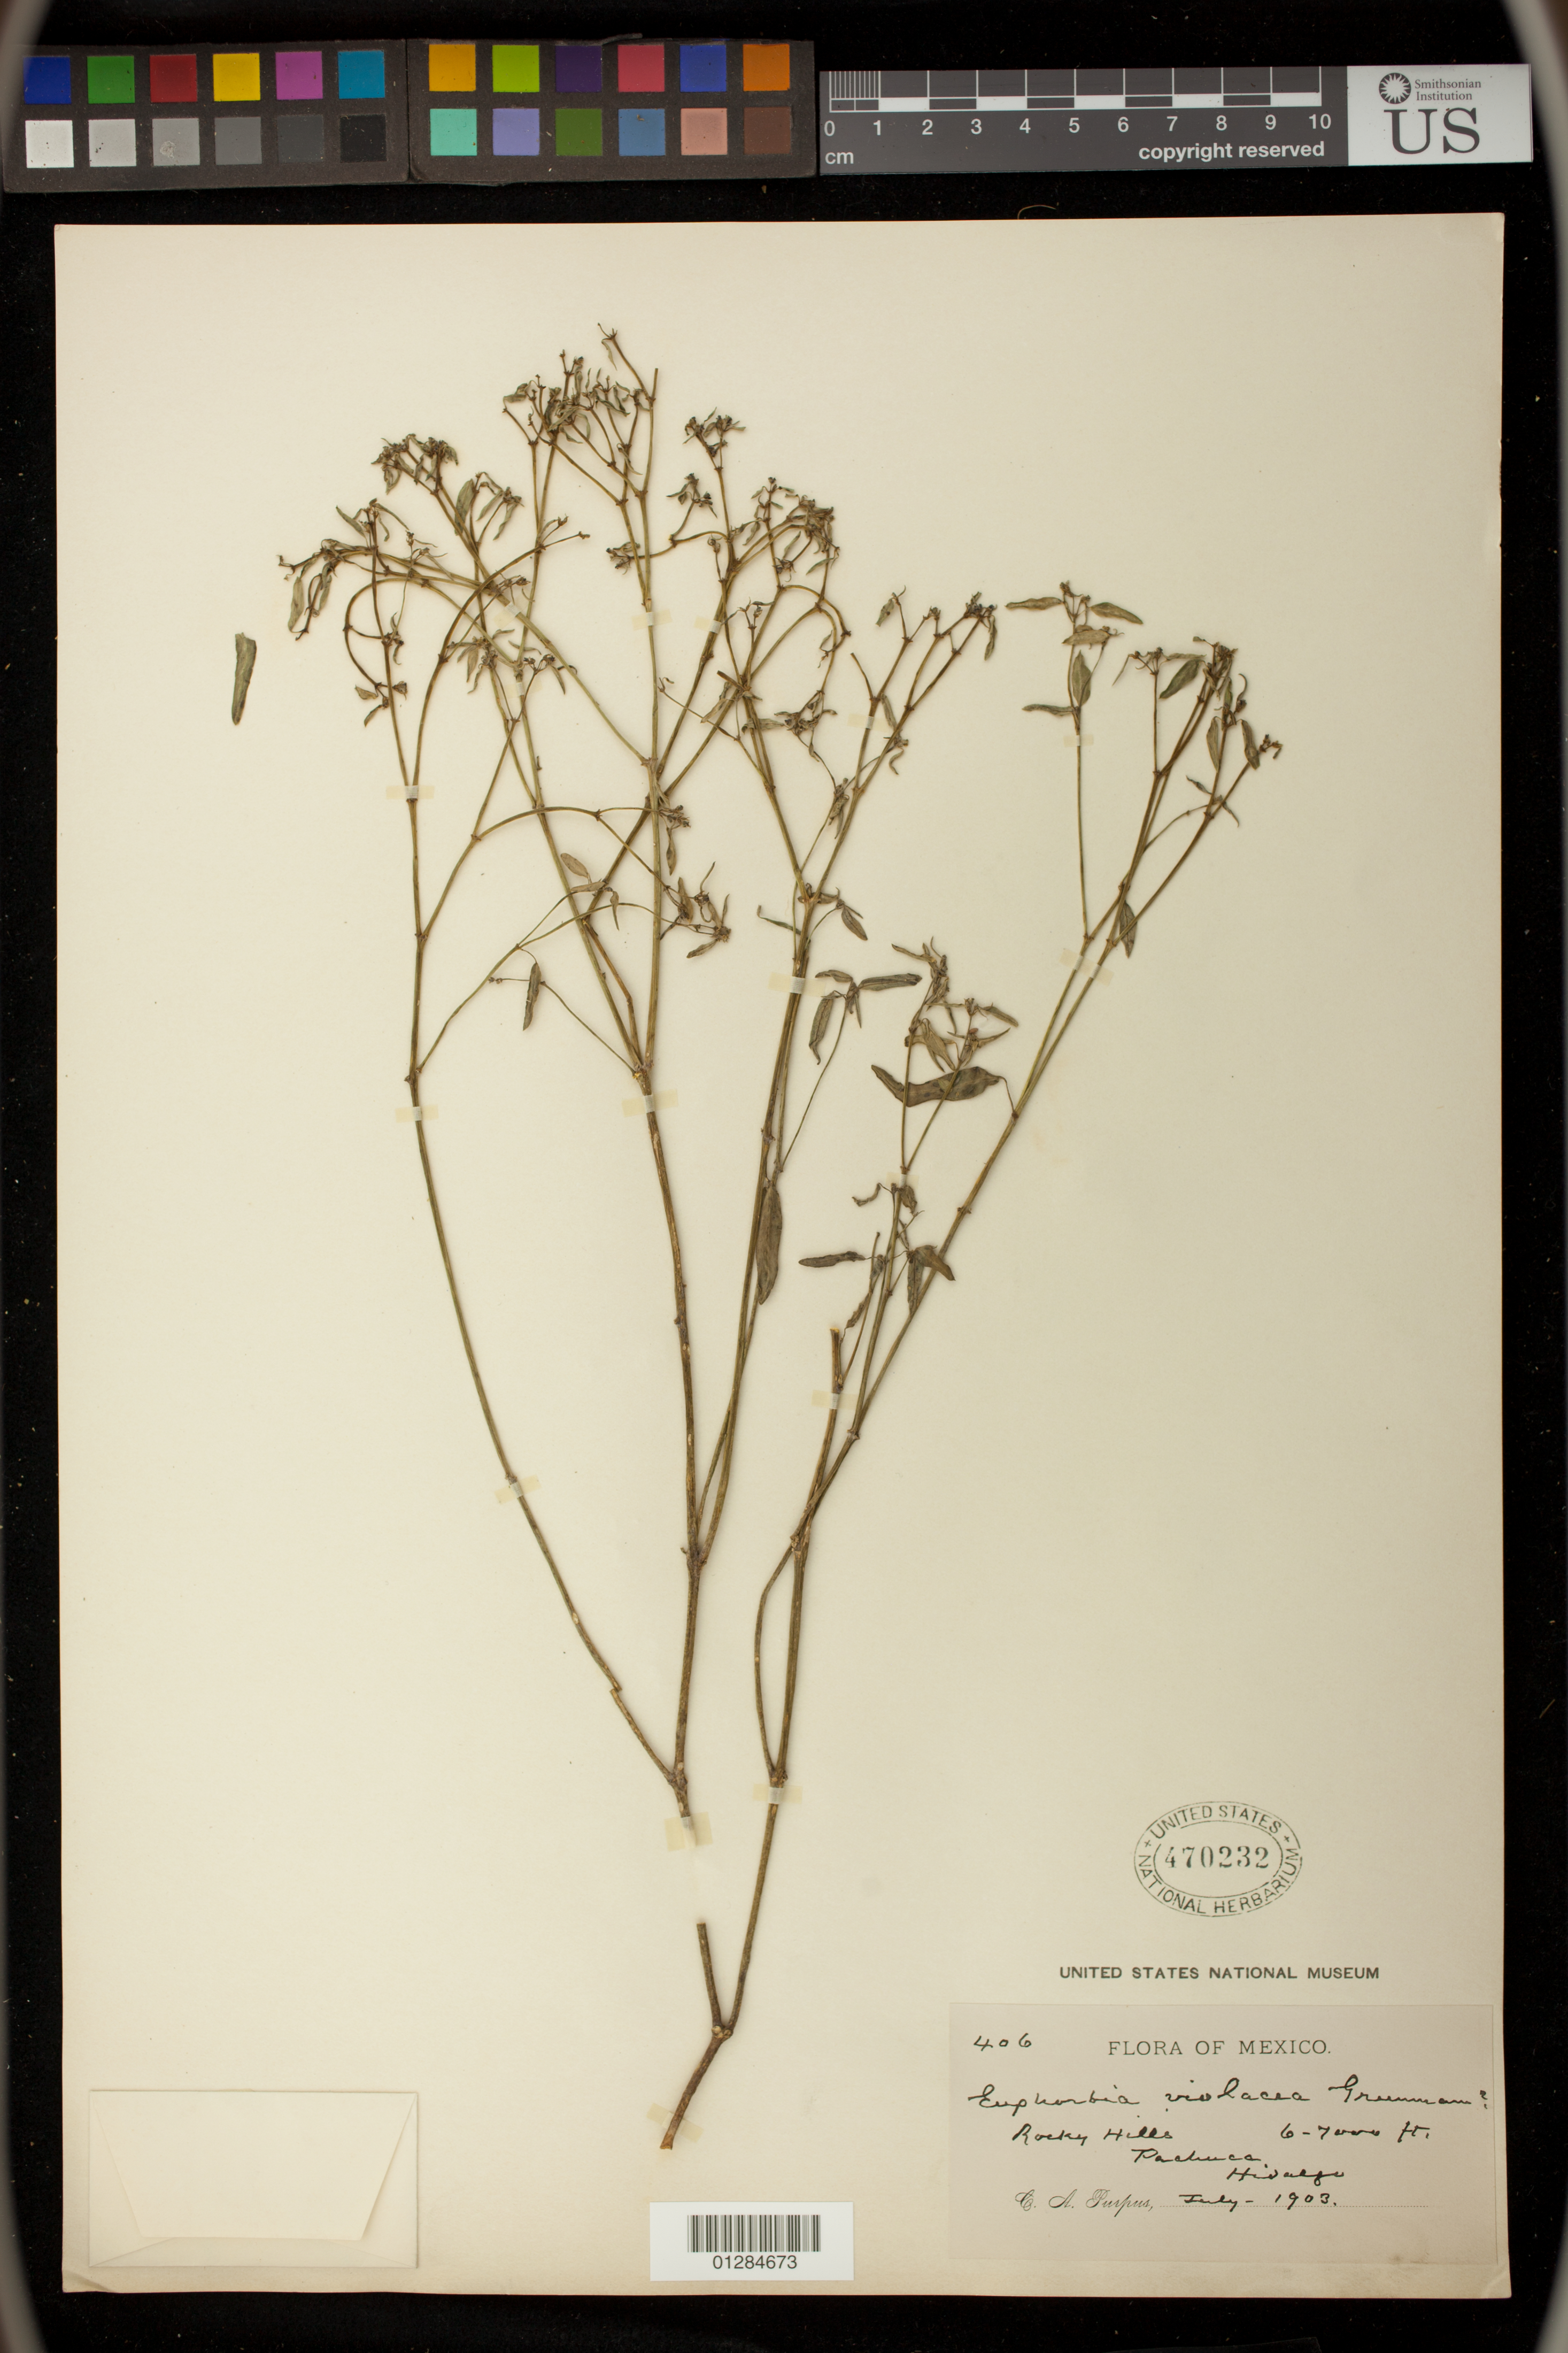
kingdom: Plantae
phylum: Tracheophyta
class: Magnoliopsida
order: Malpighiales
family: Euphorbiaceae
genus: Euphorbia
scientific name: Euphorbia violacea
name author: Greenm.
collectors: C. A. Purpus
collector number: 406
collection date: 1903-07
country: Mexico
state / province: Hidalgo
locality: Pachuca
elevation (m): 1829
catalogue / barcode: US 470232